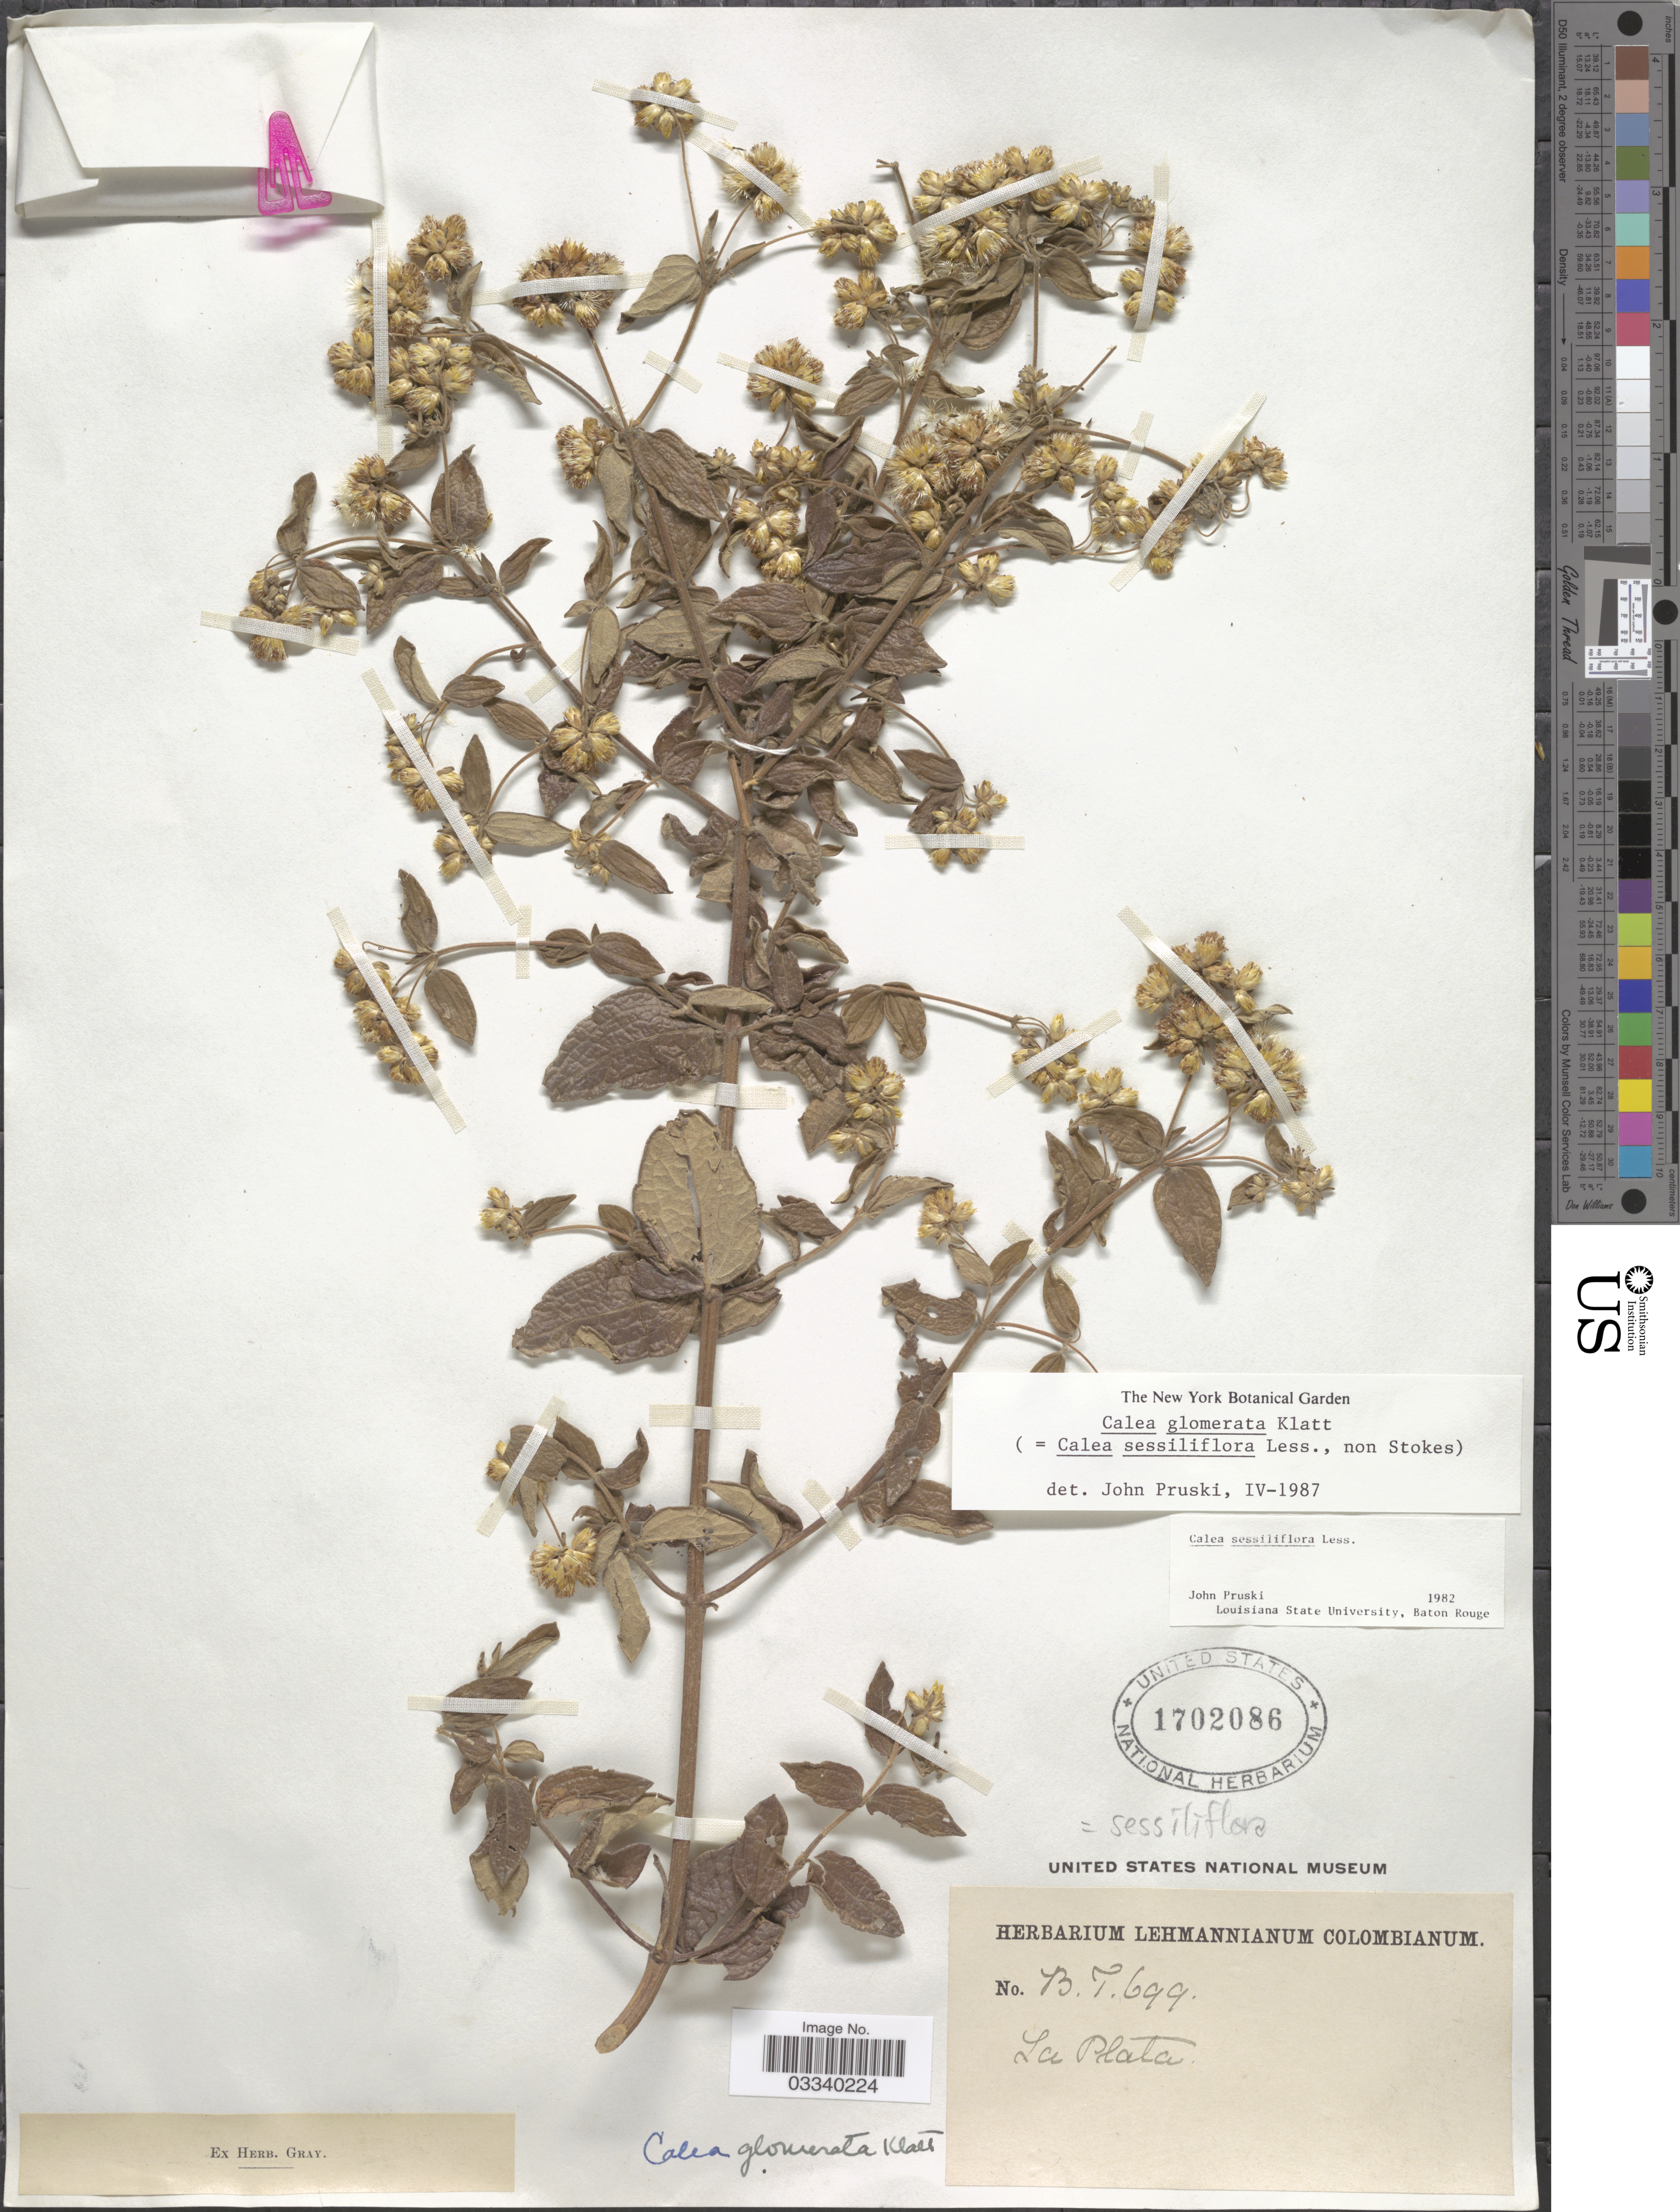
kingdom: Plantae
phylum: Tracheophyta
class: Magnoliopsida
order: Asterales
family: Asteraceae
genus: Calea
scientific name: Calea sessiliflora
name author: Less.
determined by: Pruski, J. F.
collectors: ex herb. Lehmannianum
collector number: B.T.699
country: Colombia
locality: La Plata.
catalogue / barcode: US 1702086